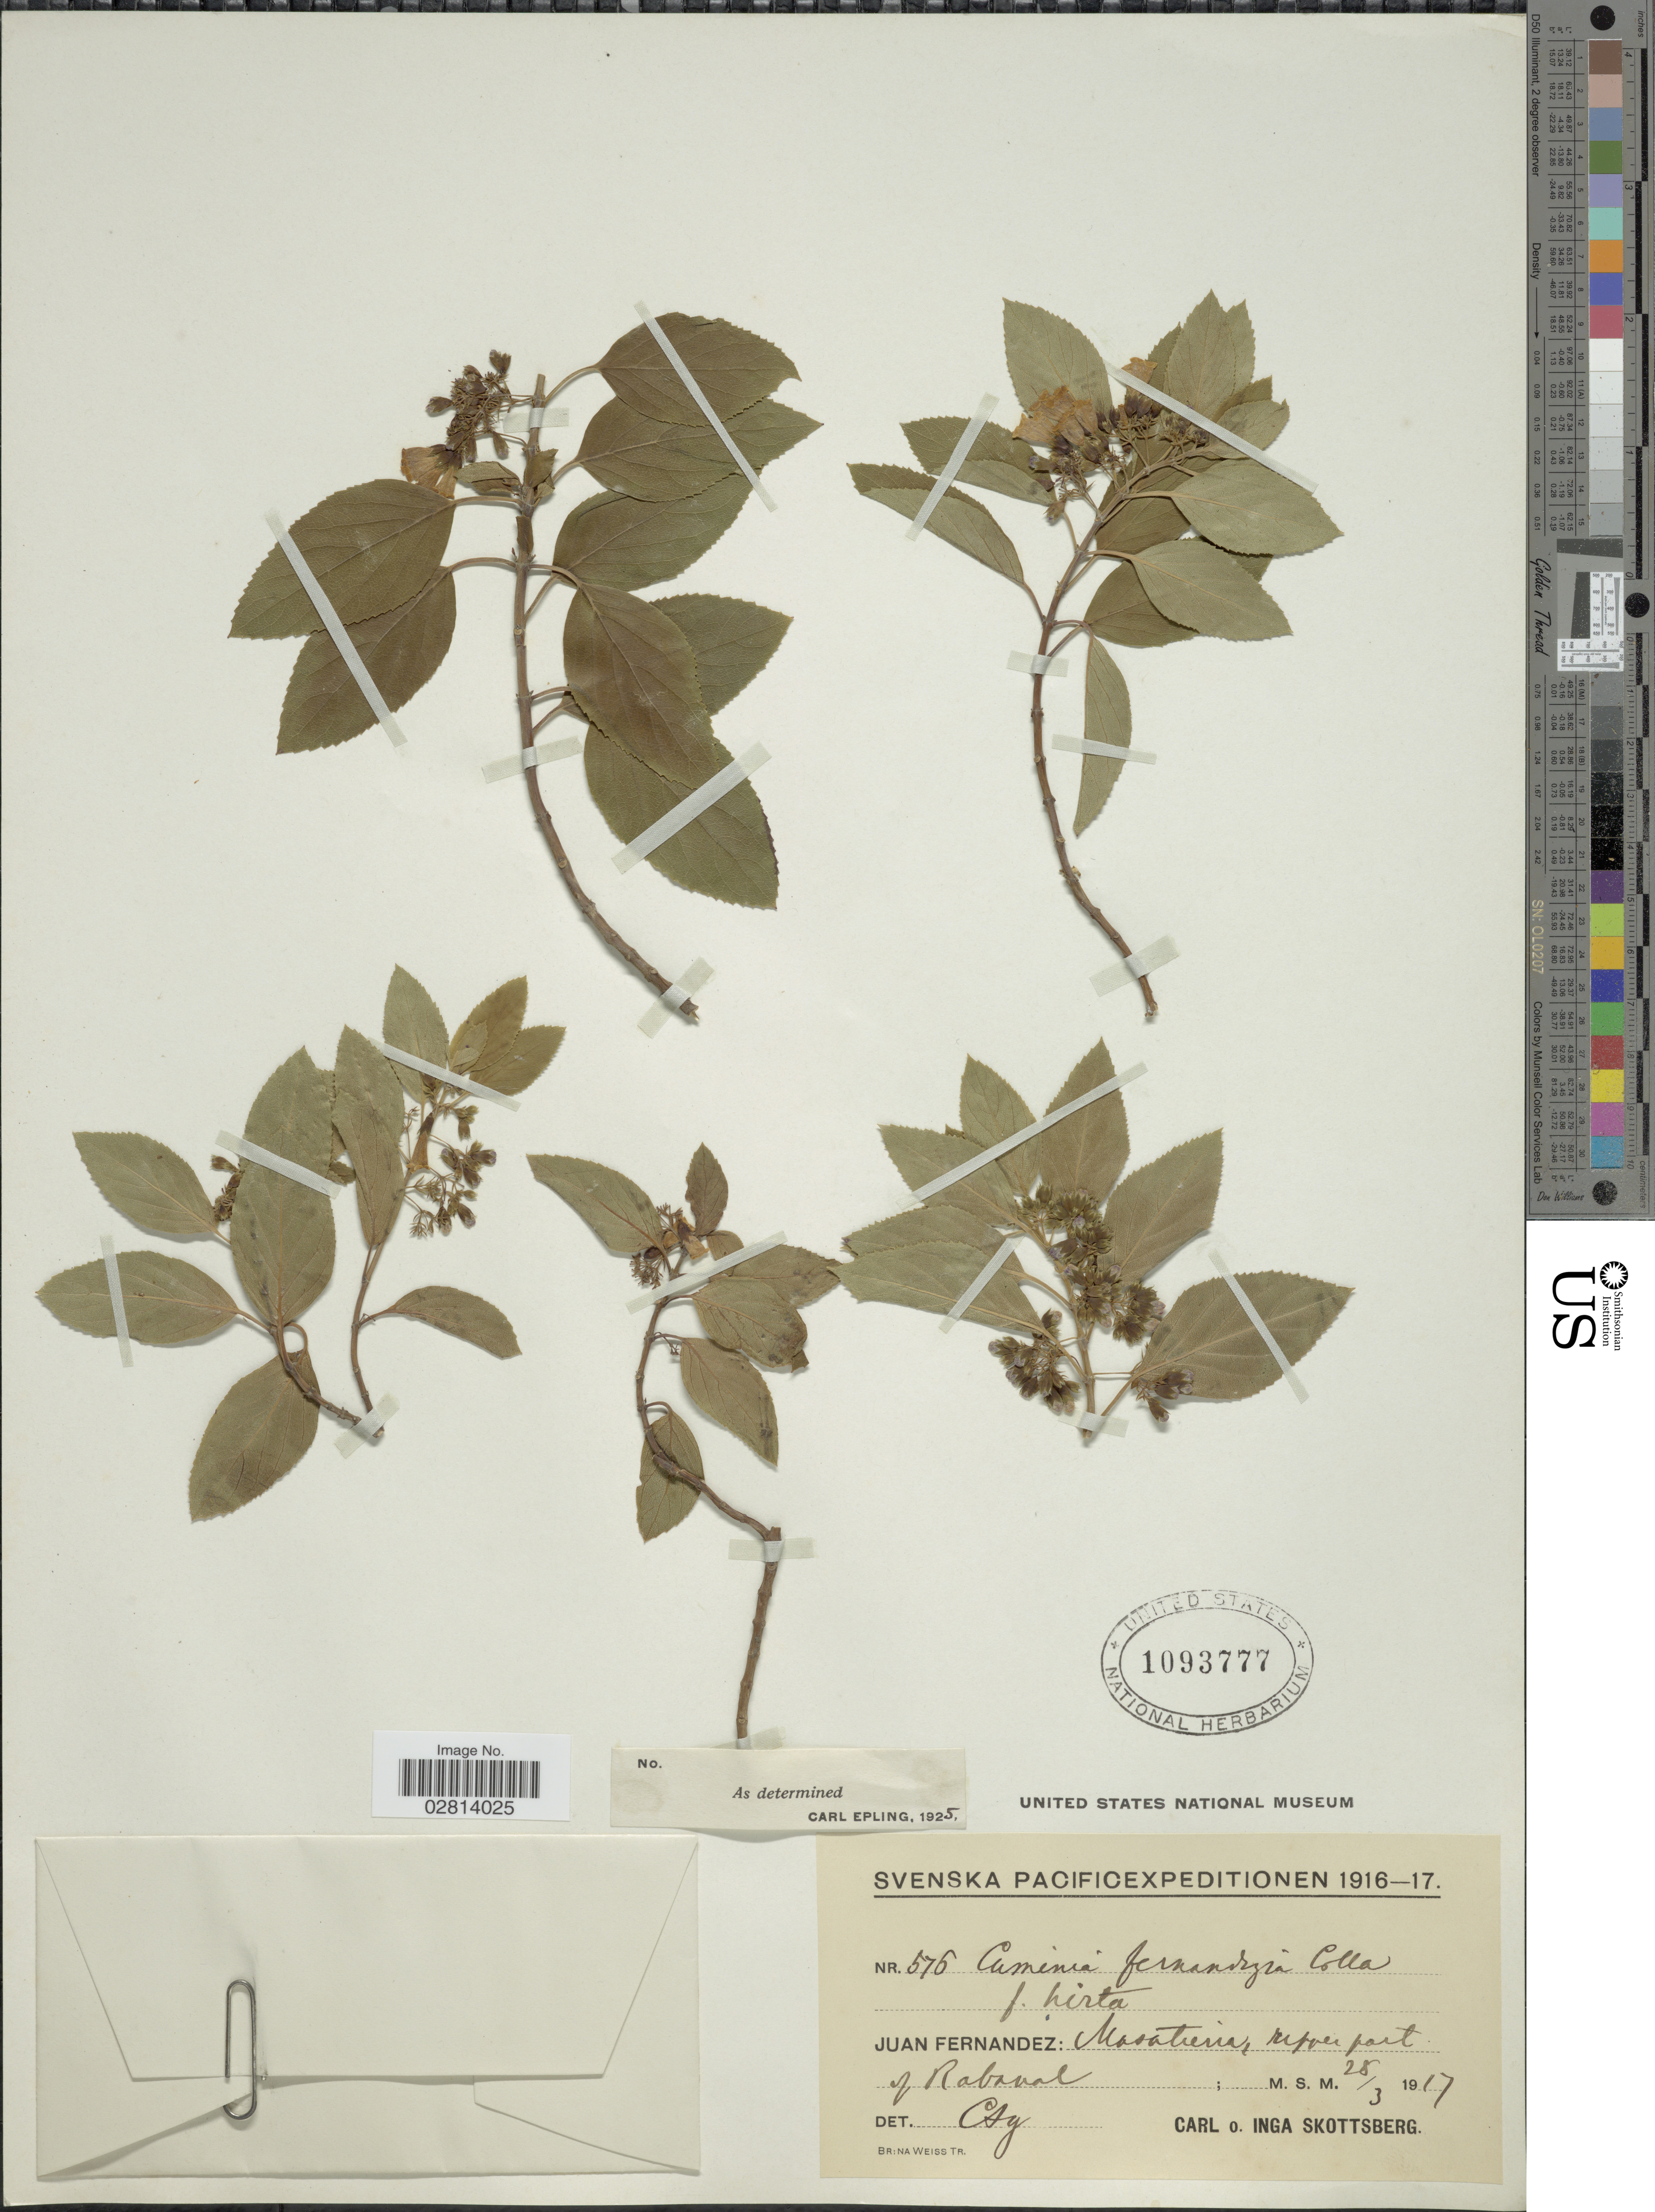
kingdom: Plantae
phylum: Tracheophyta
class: Magnoliopsida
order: Lamiales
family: Lamiaceae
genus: Cuminia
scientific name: Cuminia fernandezia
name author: Colla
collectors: C. Skottsberg & I. Skottsberg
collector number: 576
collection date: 1917-03-25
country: Chile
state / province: Valparaíso (V)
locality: Svenska Pacific, Juan Fernandez: Masatierra, upper part of Rabanal.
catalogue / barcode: US 1093777